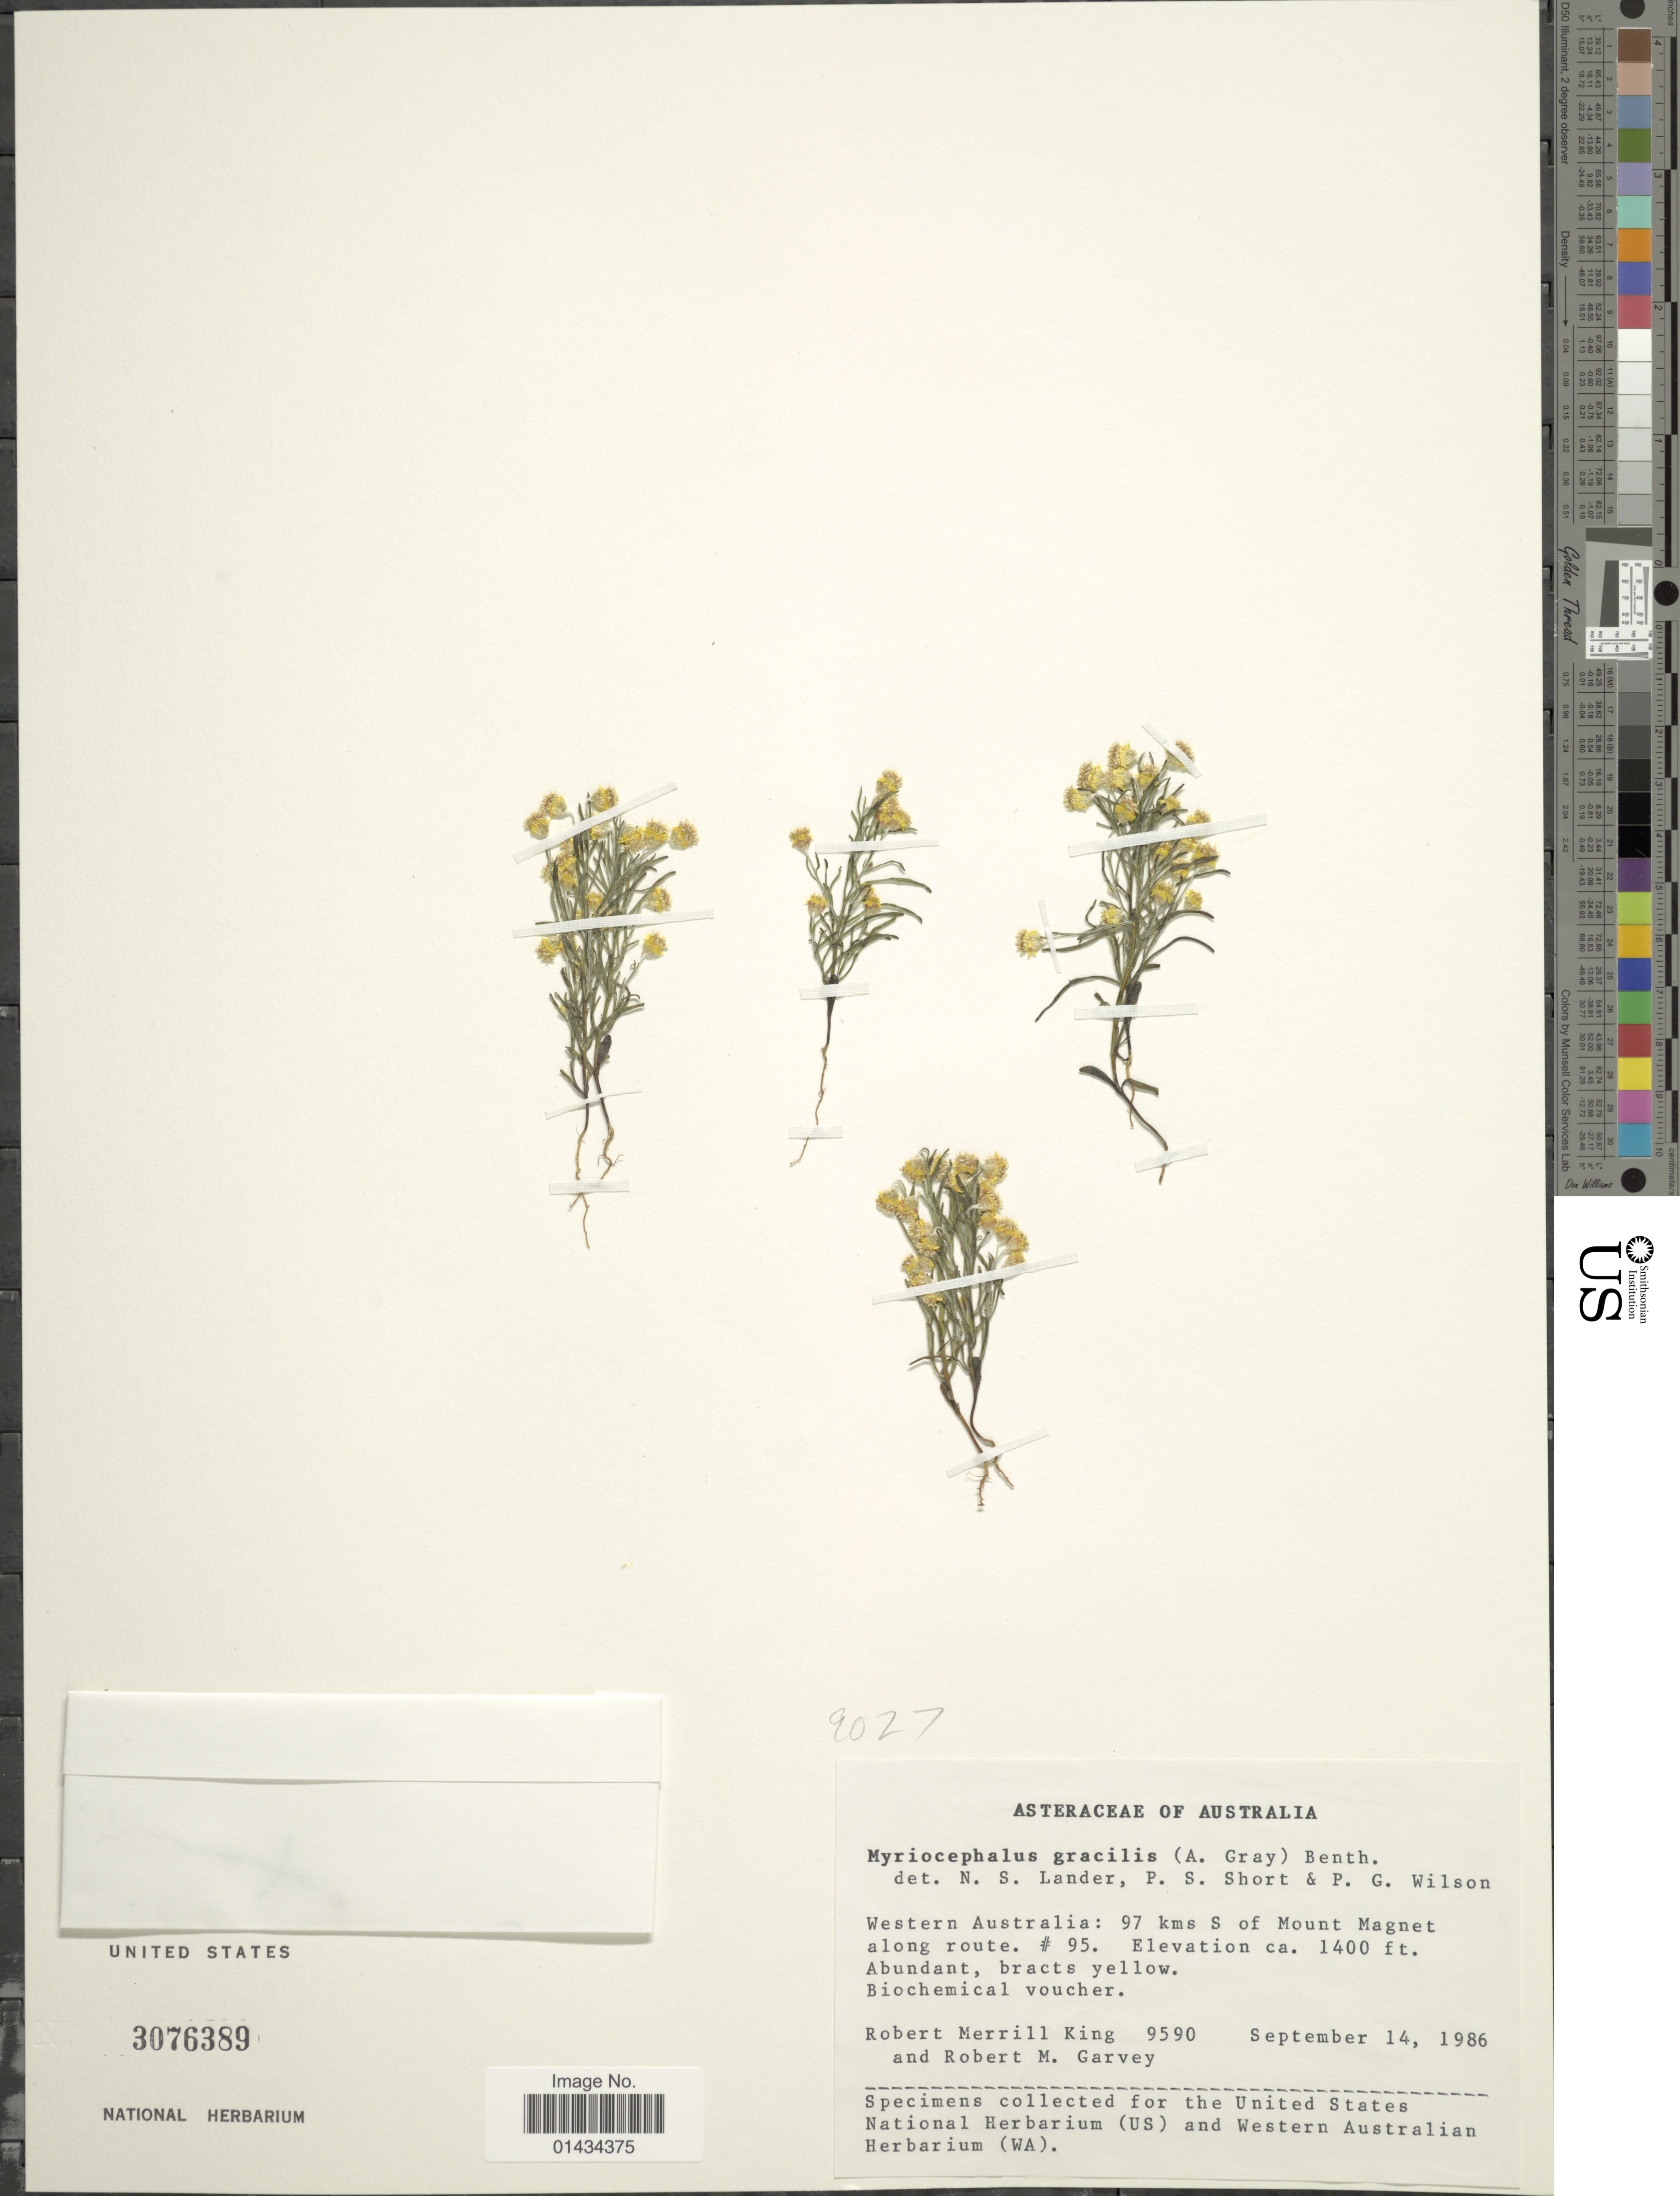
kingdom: Plantae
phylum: Tracheophyta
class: Magnoliopsida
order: Asterales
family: Asteraceae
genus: Myriocephalus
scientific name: Myriocephalus gracelis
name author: (A. Gray) Benth.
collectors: R. M. King & R. Garvey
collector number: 9590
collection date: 1986-09-14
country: Australia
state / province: Western Australia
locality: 97 kms S of Mount Magnet along route #95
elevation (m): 427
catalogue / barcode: US 3076389